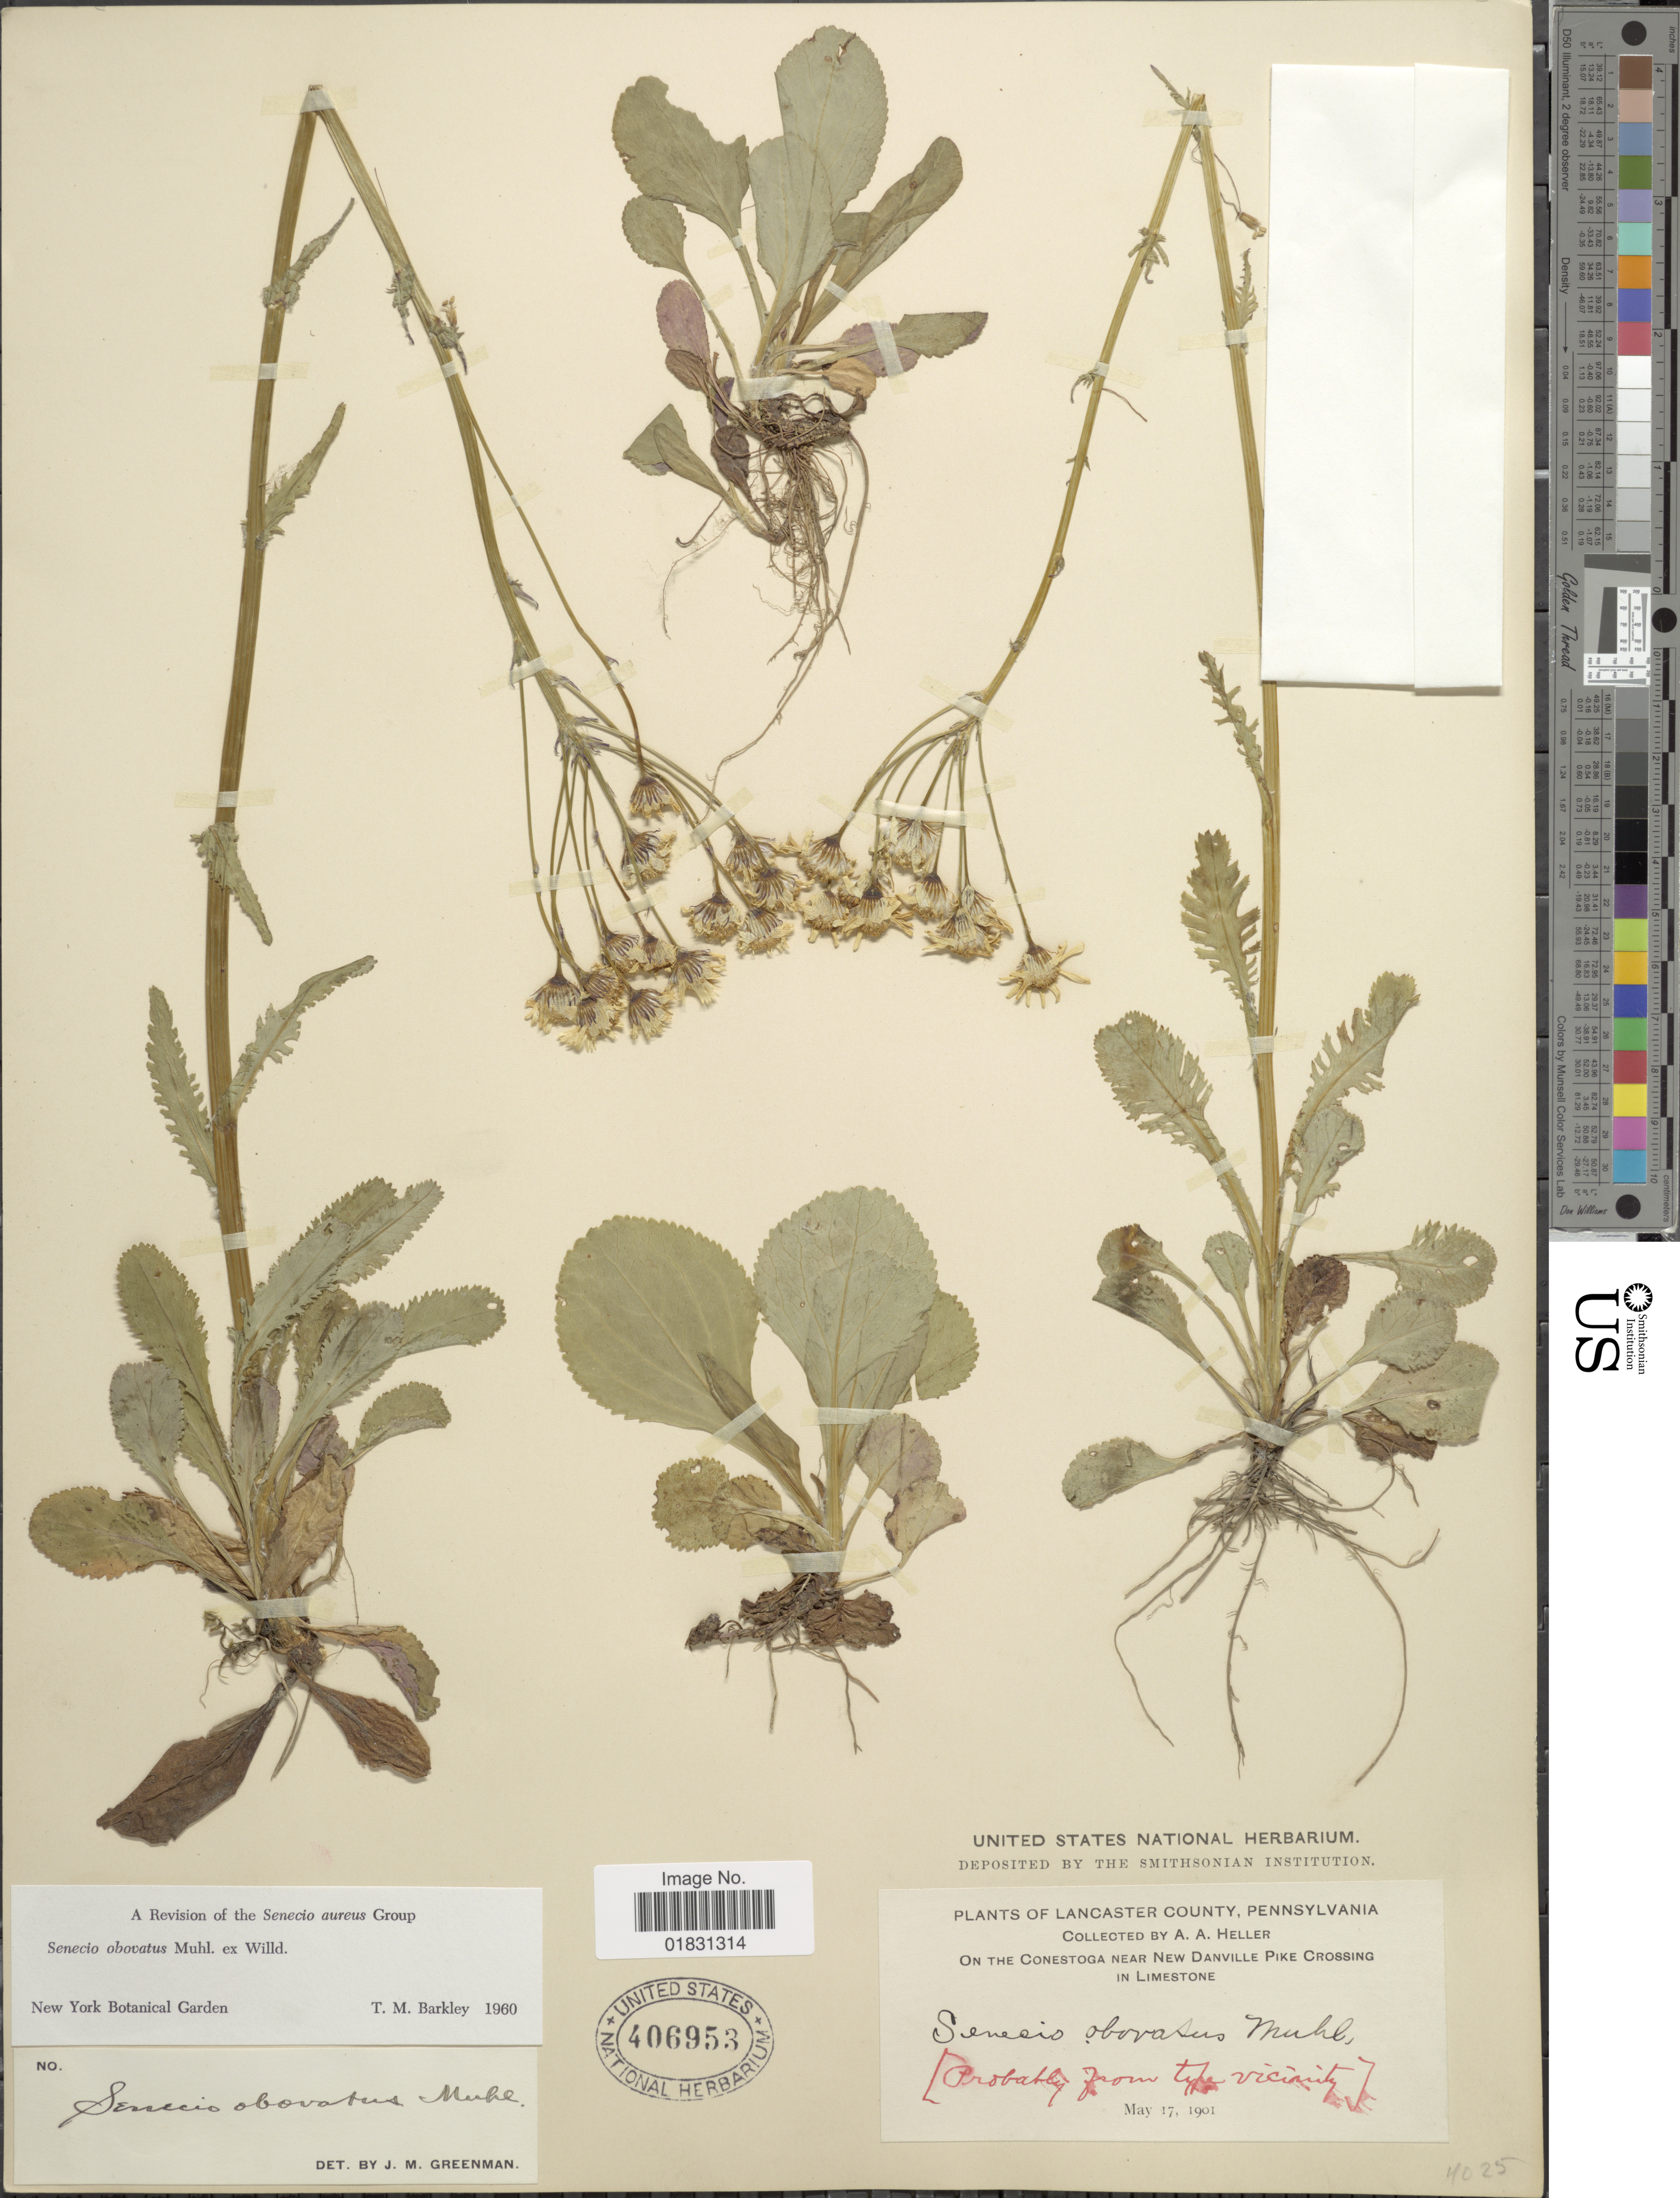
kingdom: Plantae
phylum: Tracheophyta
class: Magnoliopsida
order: Asterales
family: Asteraceae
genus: Packera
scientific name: Packera obovata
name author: (Muhl. ex Willd.) W.A. Weber & Á. Löve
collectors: A. A. Heller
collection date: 1901-05-17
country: United States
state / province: Pennsylvania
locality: Lancaster County, On the Conestoga near New Danville Pike Crossing in Limestone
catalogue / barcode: US 406953